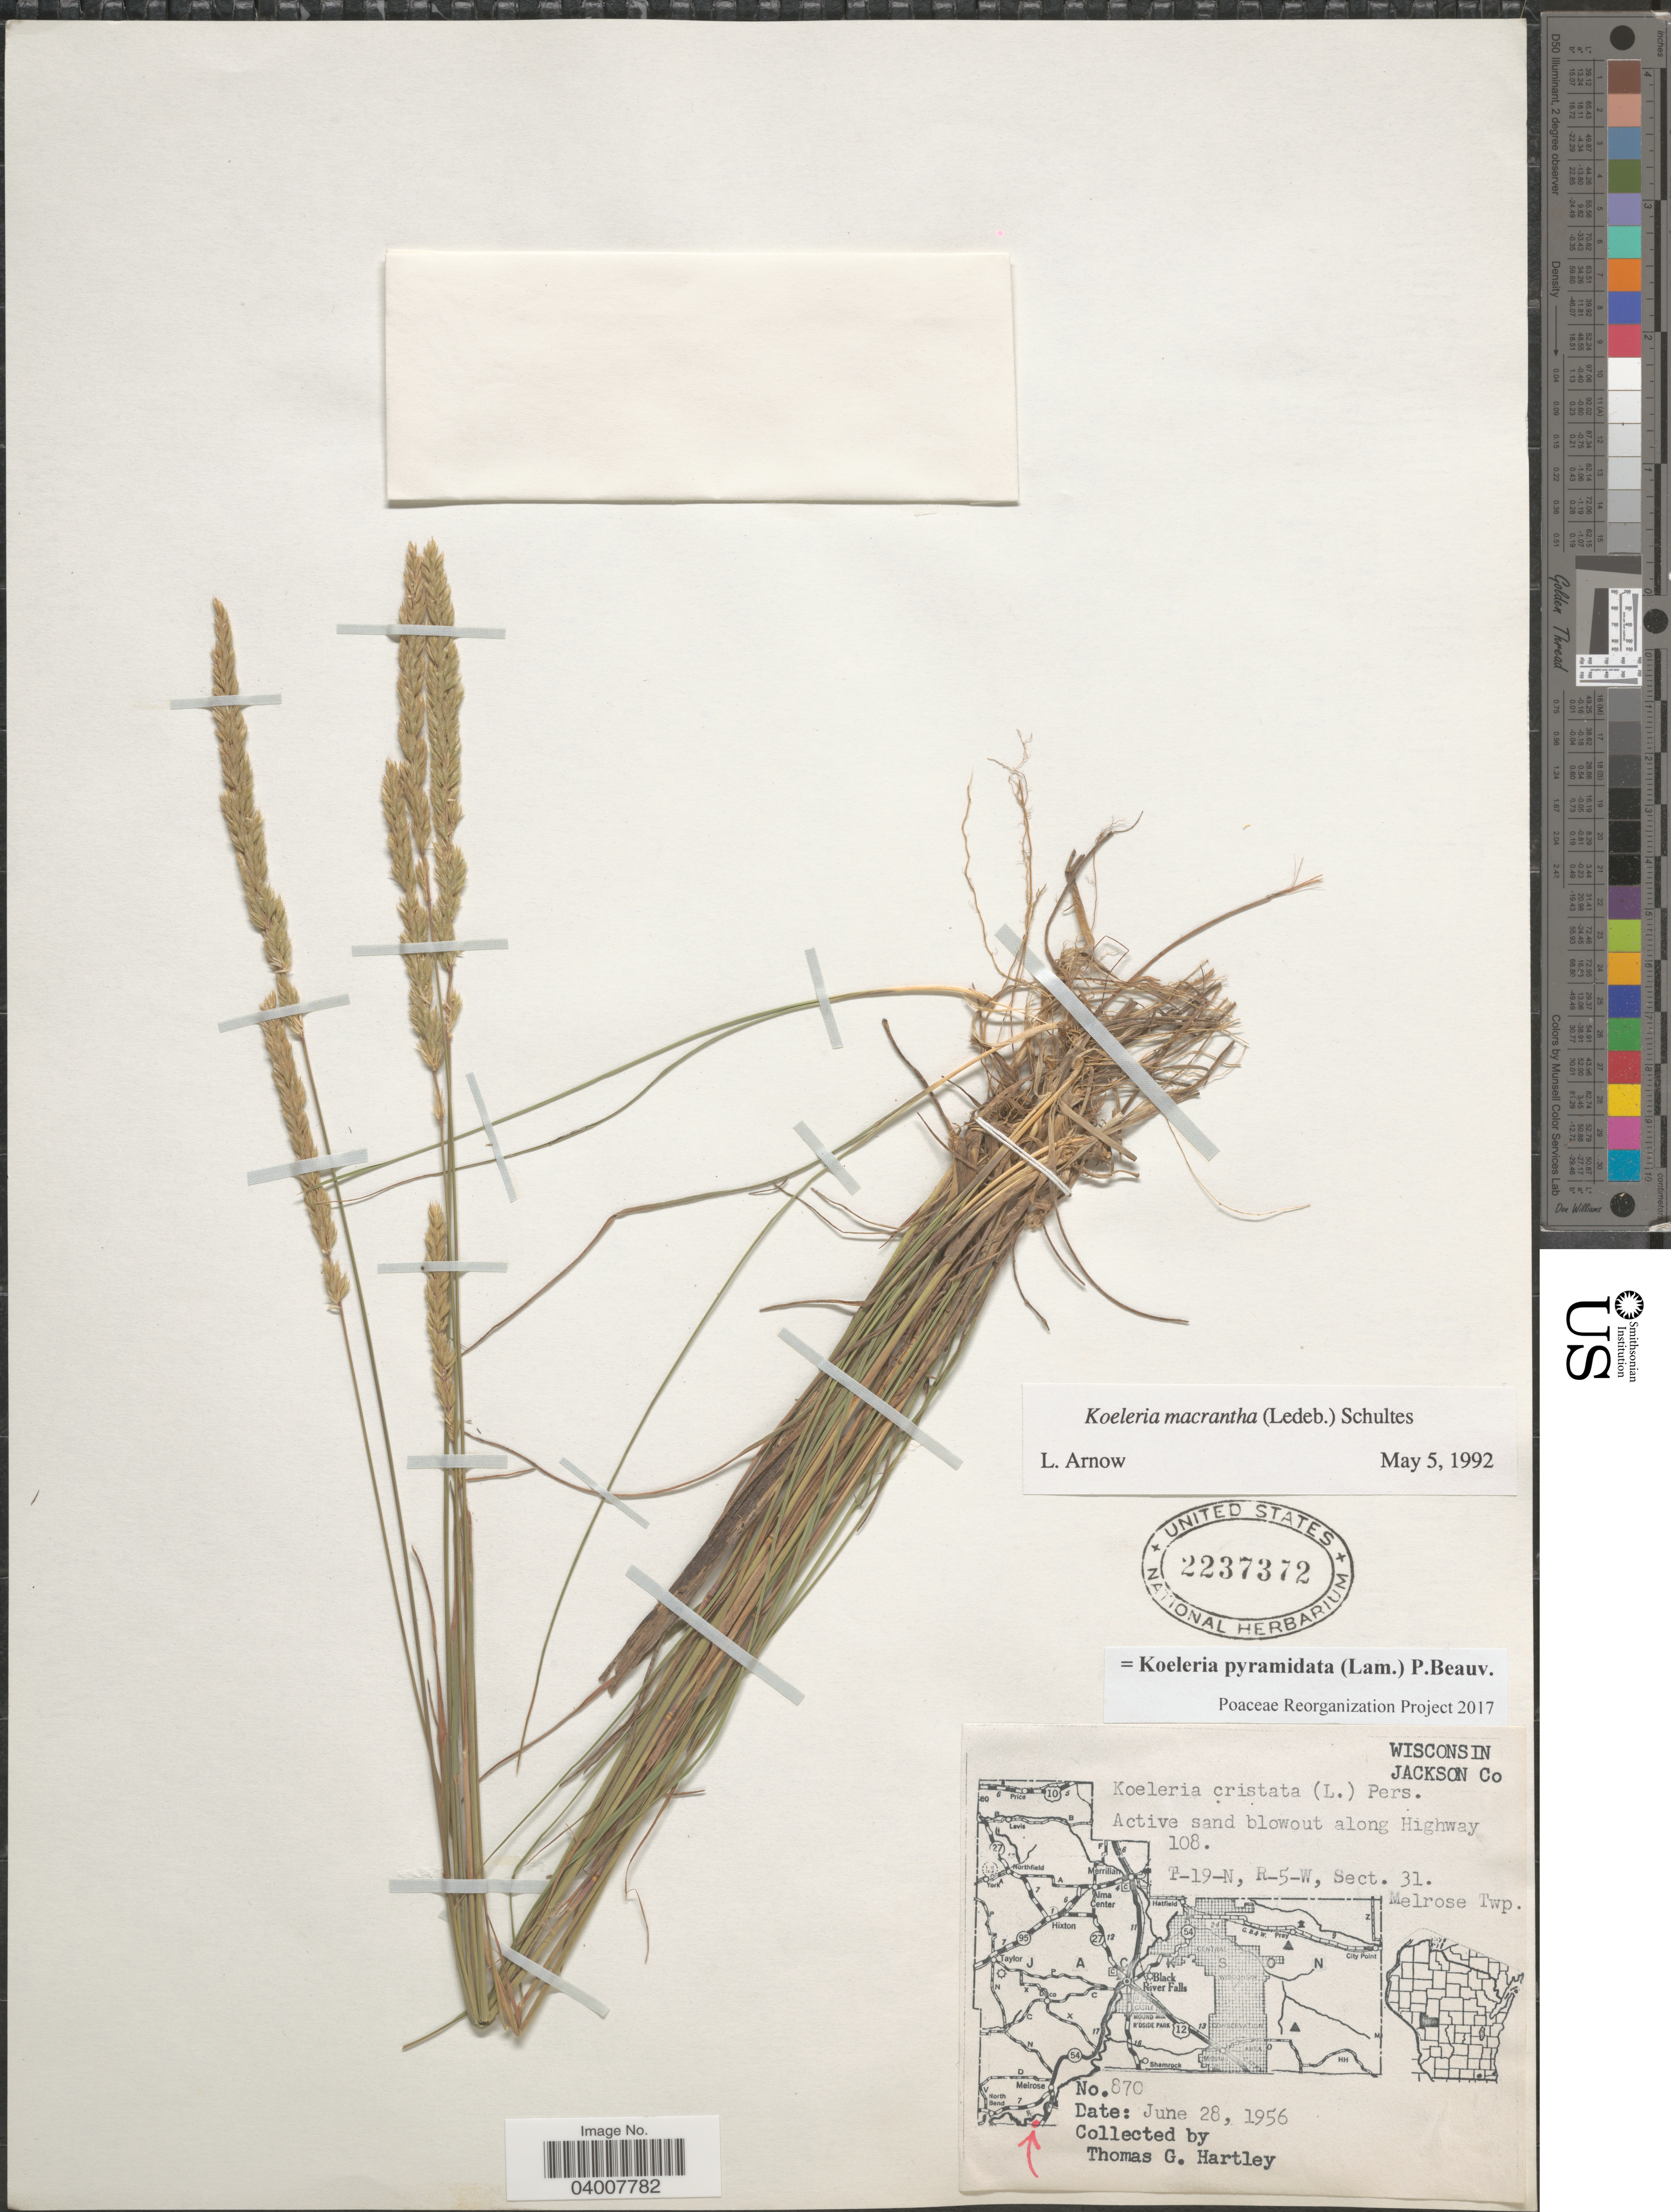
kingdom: Plantae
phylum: Tracheophyta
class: Liliopsida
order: Poales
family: Poaceae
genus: Koeleria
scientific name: Koeleria pyramidata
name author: (Lam.) P. Beauv.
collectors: T. G. Hartley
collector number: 870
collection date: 1956-06-28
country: United States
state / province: Wisconsin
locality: Jackson Co. Active sand blowout along Highway 108. T-19-N, R-5-W, Sect. 31. Melrose Twp.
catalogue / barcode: US 2237372